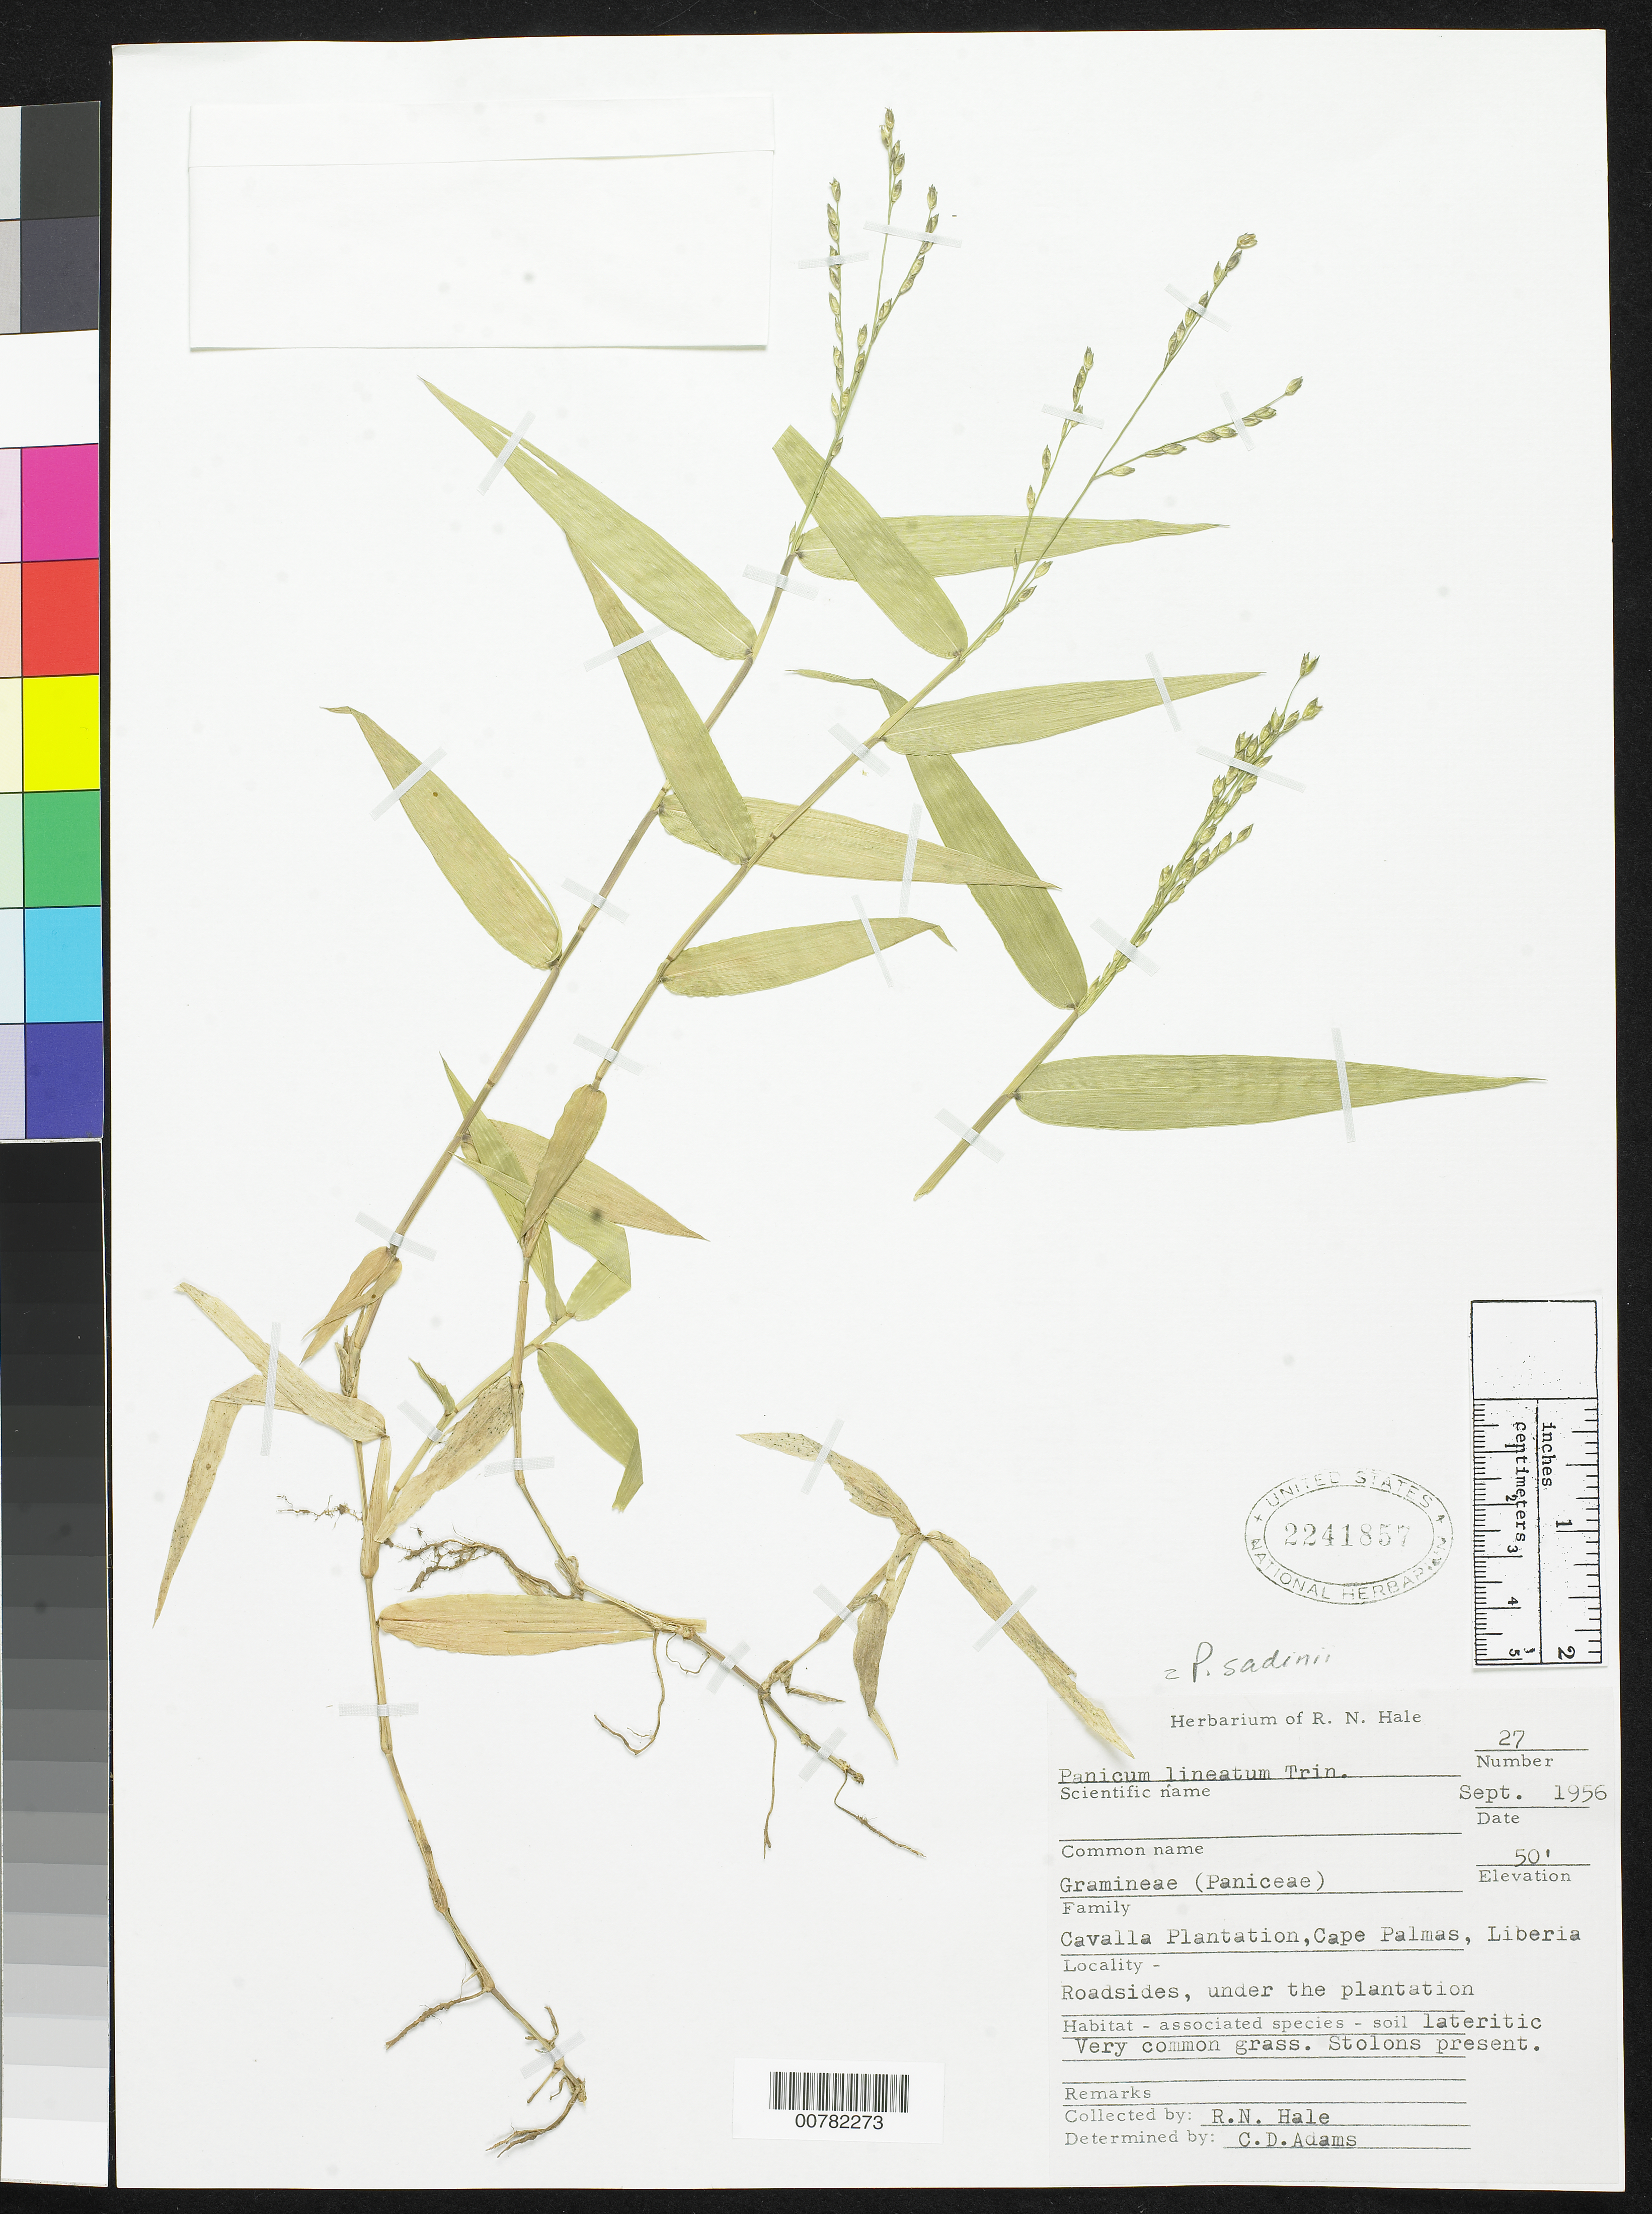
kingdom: Plantae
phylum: Tracheophyta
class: Liliopsida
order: Poales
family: Poaceae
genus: Panicum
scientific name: Panicum sadinii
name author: (Vanderyst) Renvoize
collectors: R. N. Hale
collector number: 27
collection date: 1956-09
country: Liberia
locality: Cavalla Plantation, Cape Palmas, Liberia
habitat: Very comon grass. Stolons present.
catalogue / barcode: US 2241857